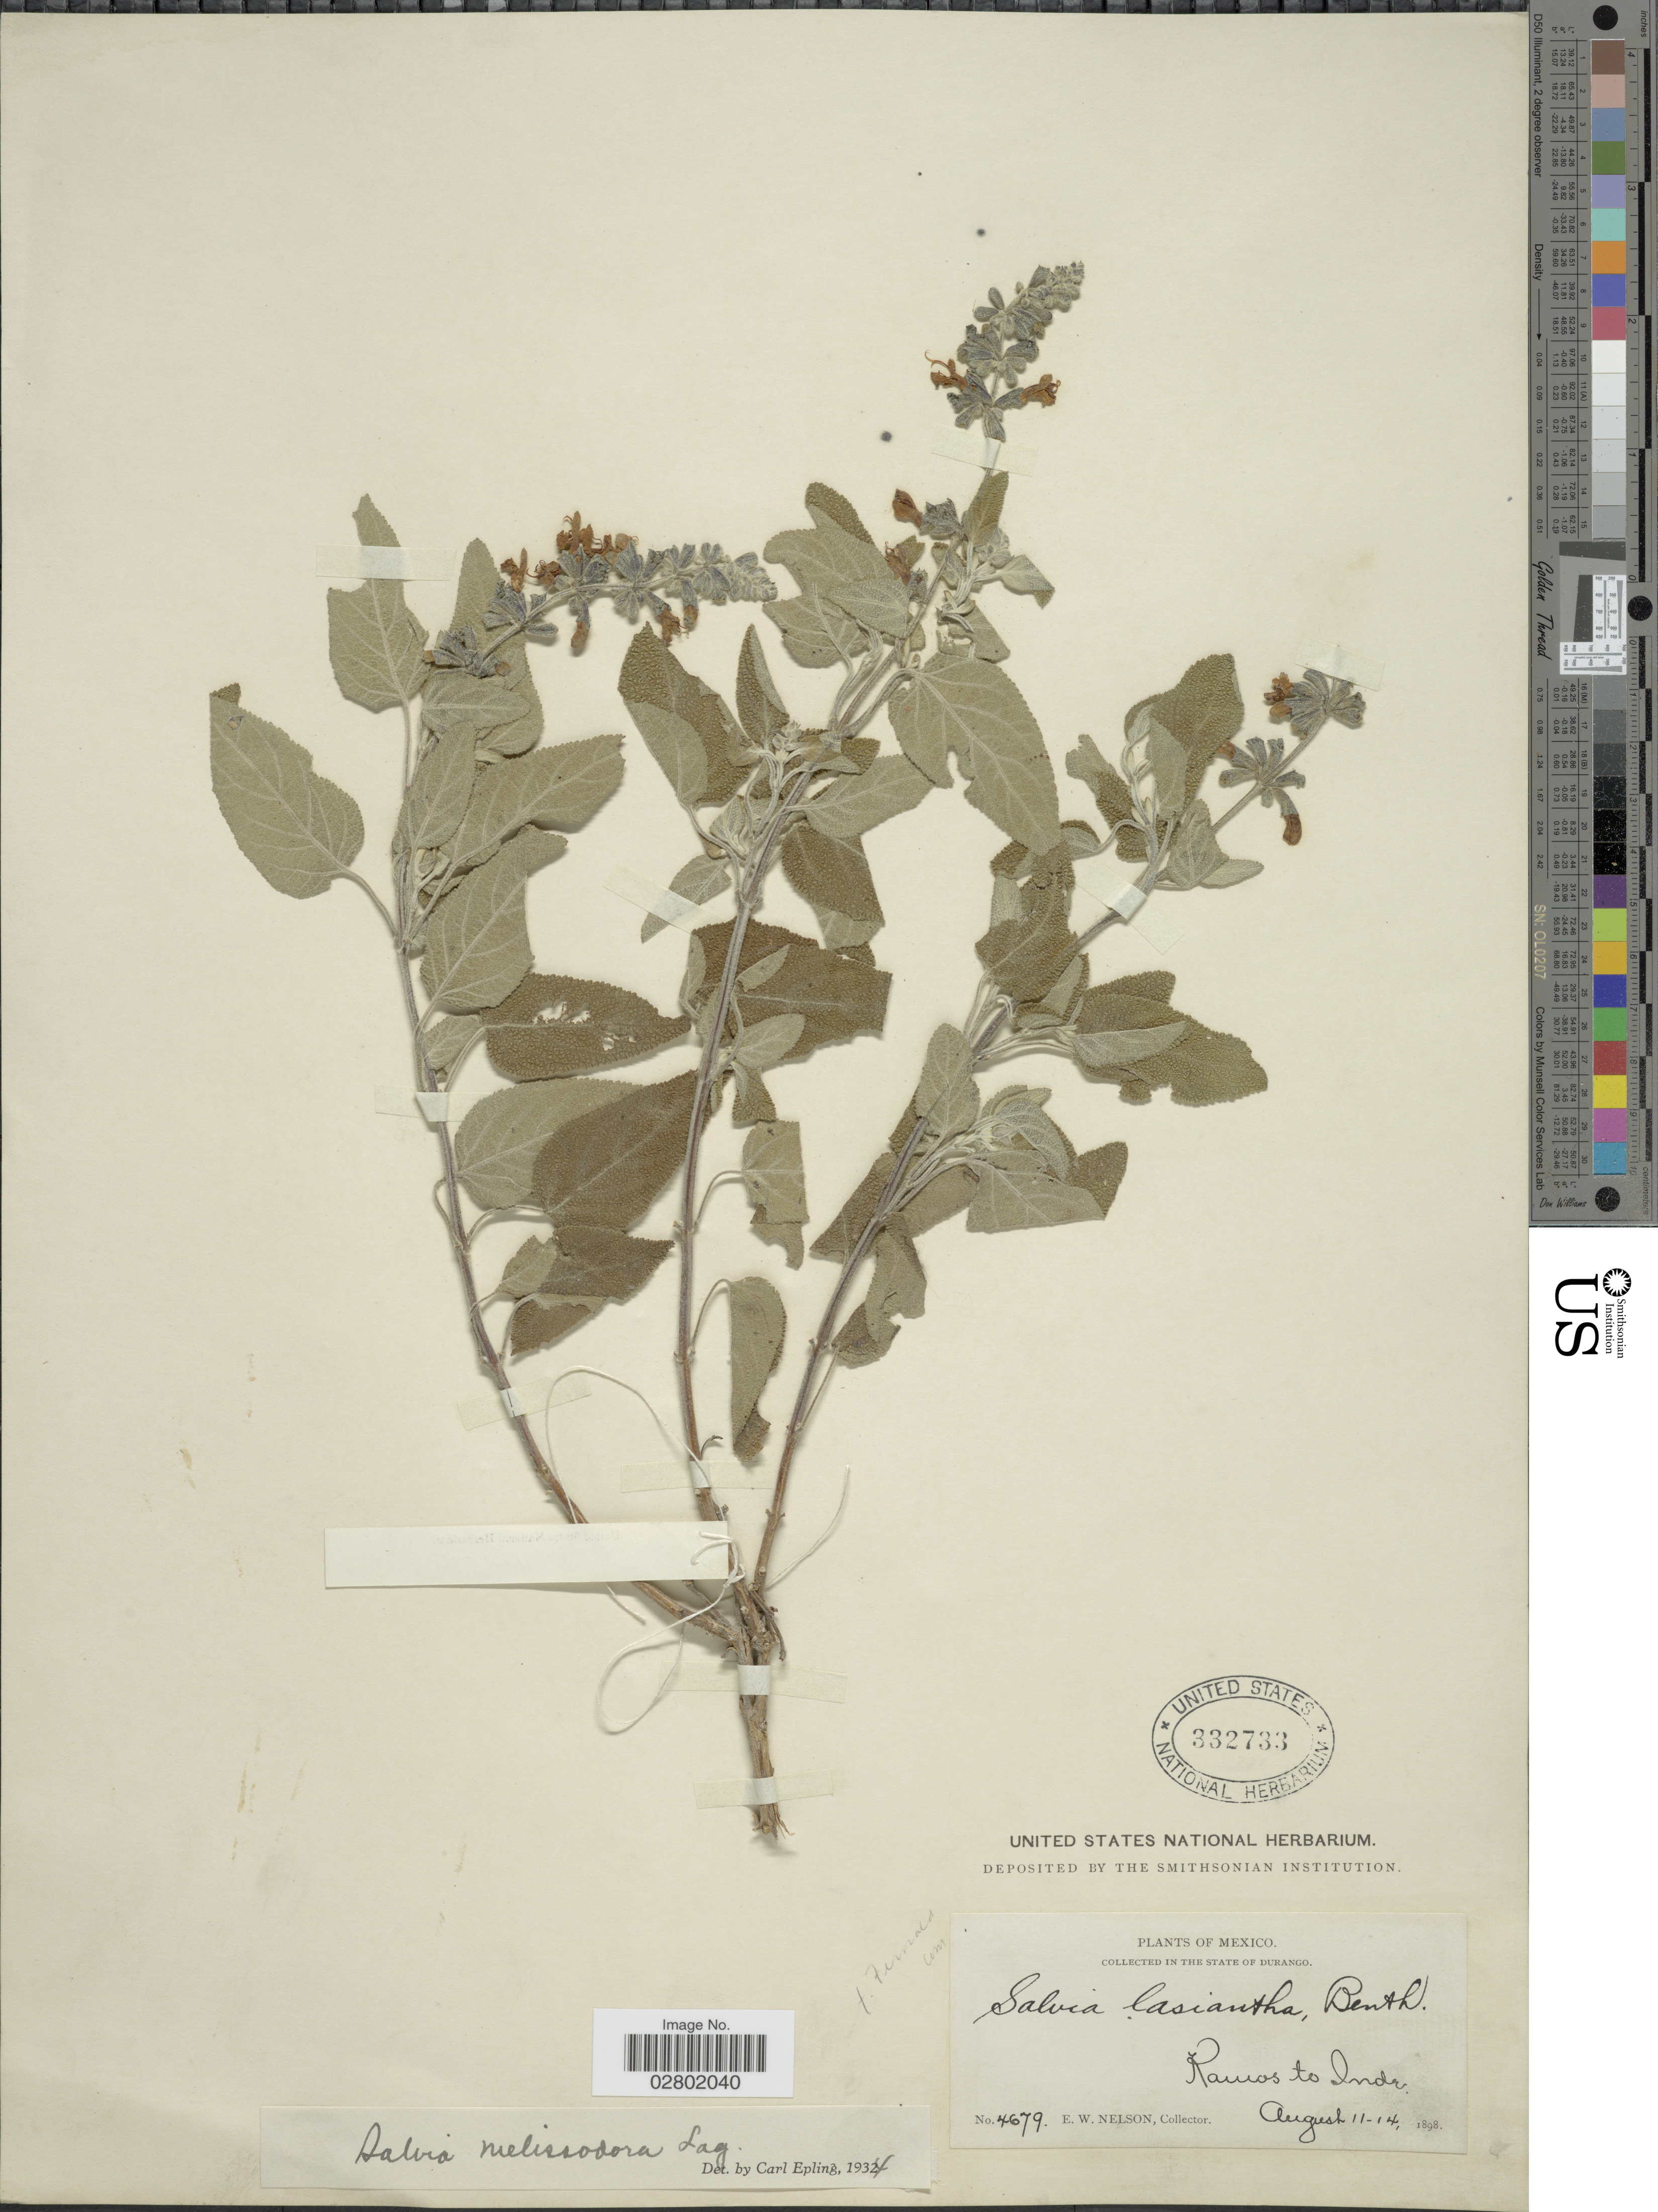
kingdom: Plantae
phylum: Tracheophyta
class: Magnoliopsida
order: Lamiales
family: Lamiaceae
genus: Salvia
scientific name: Salvia melissodora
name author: Lag.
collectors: E. W. Nelson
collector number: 4679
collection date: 1898-08-11/1898-08-14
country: Mexico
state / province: Durango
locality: Ramos to Inde.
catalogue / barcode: US 332733